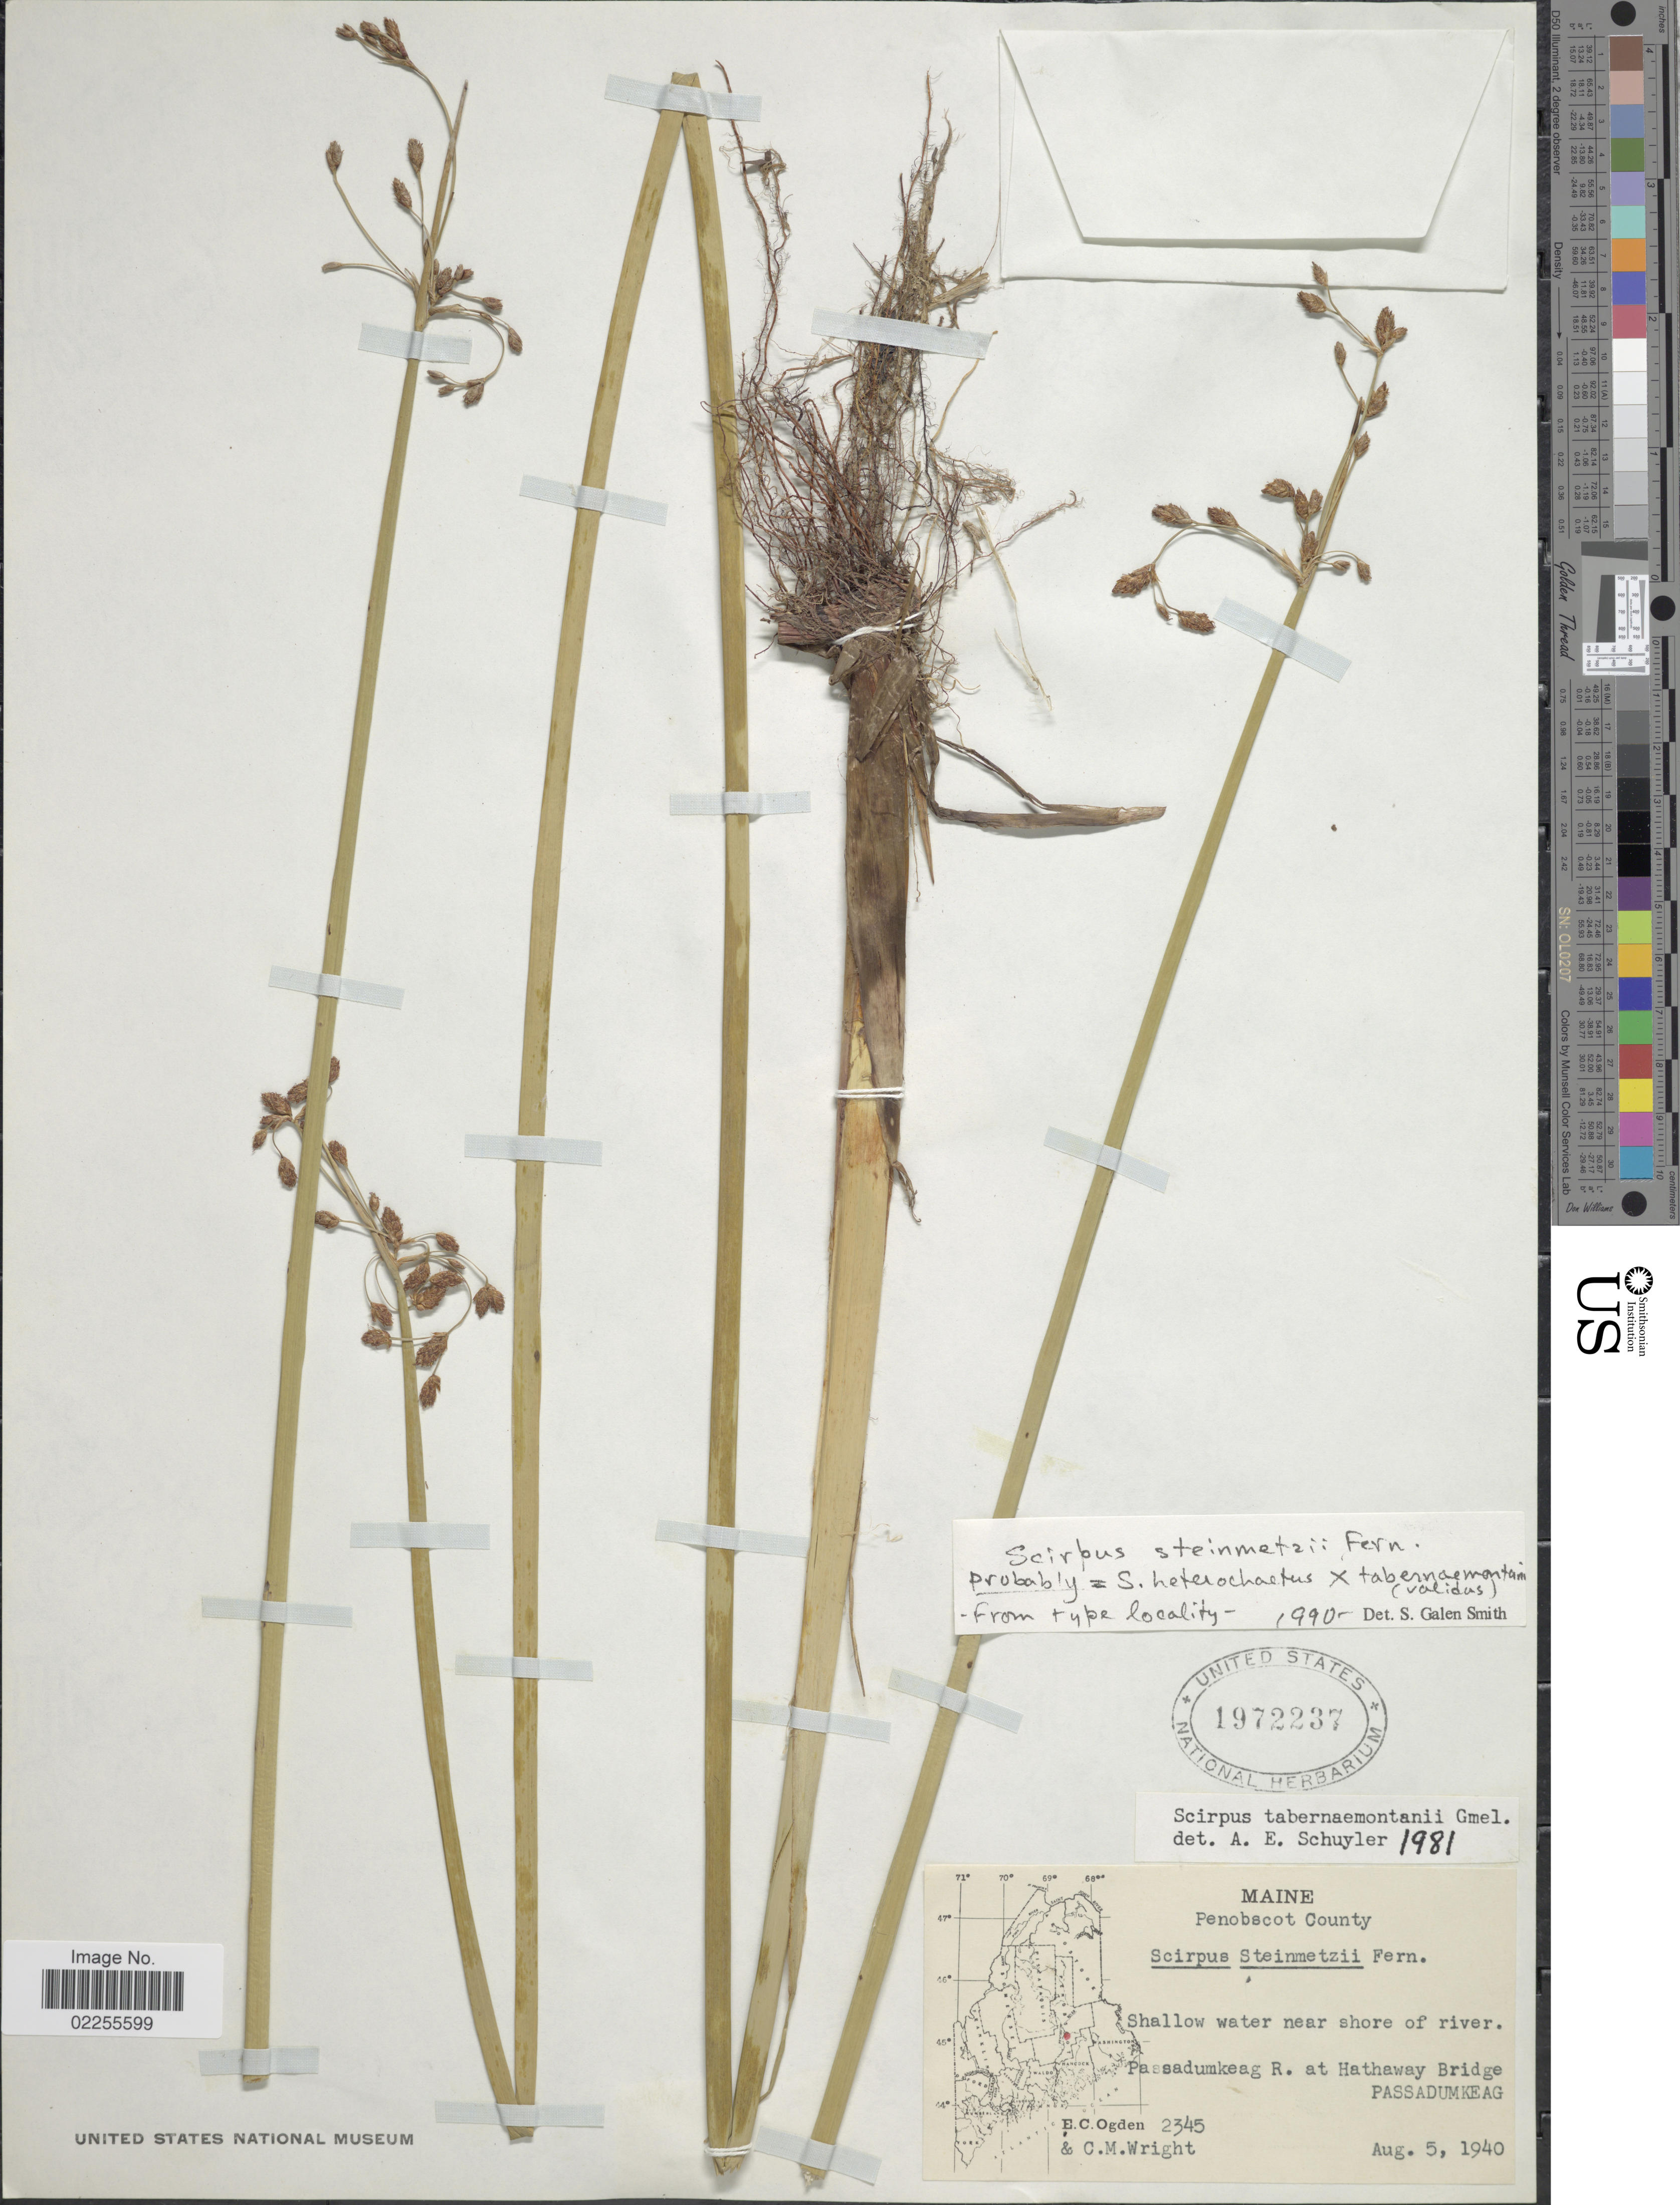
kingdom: Plantae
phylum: Tracheophyta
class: Liliopsida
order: Poales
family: Cyperaceae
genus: Schoenoplectus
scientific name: Schoenoplectus x steinmetzii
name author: (Fernald) S.G. Sm.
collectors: E. Ogden & C. Wright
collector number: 2345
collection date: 1940-08-05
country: United States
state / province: Maine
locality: Penobscot County, shallow water near shore of river, Passadumkeag R. at hathaway Bridge, Passadumkeag.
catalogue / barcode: US 1972237